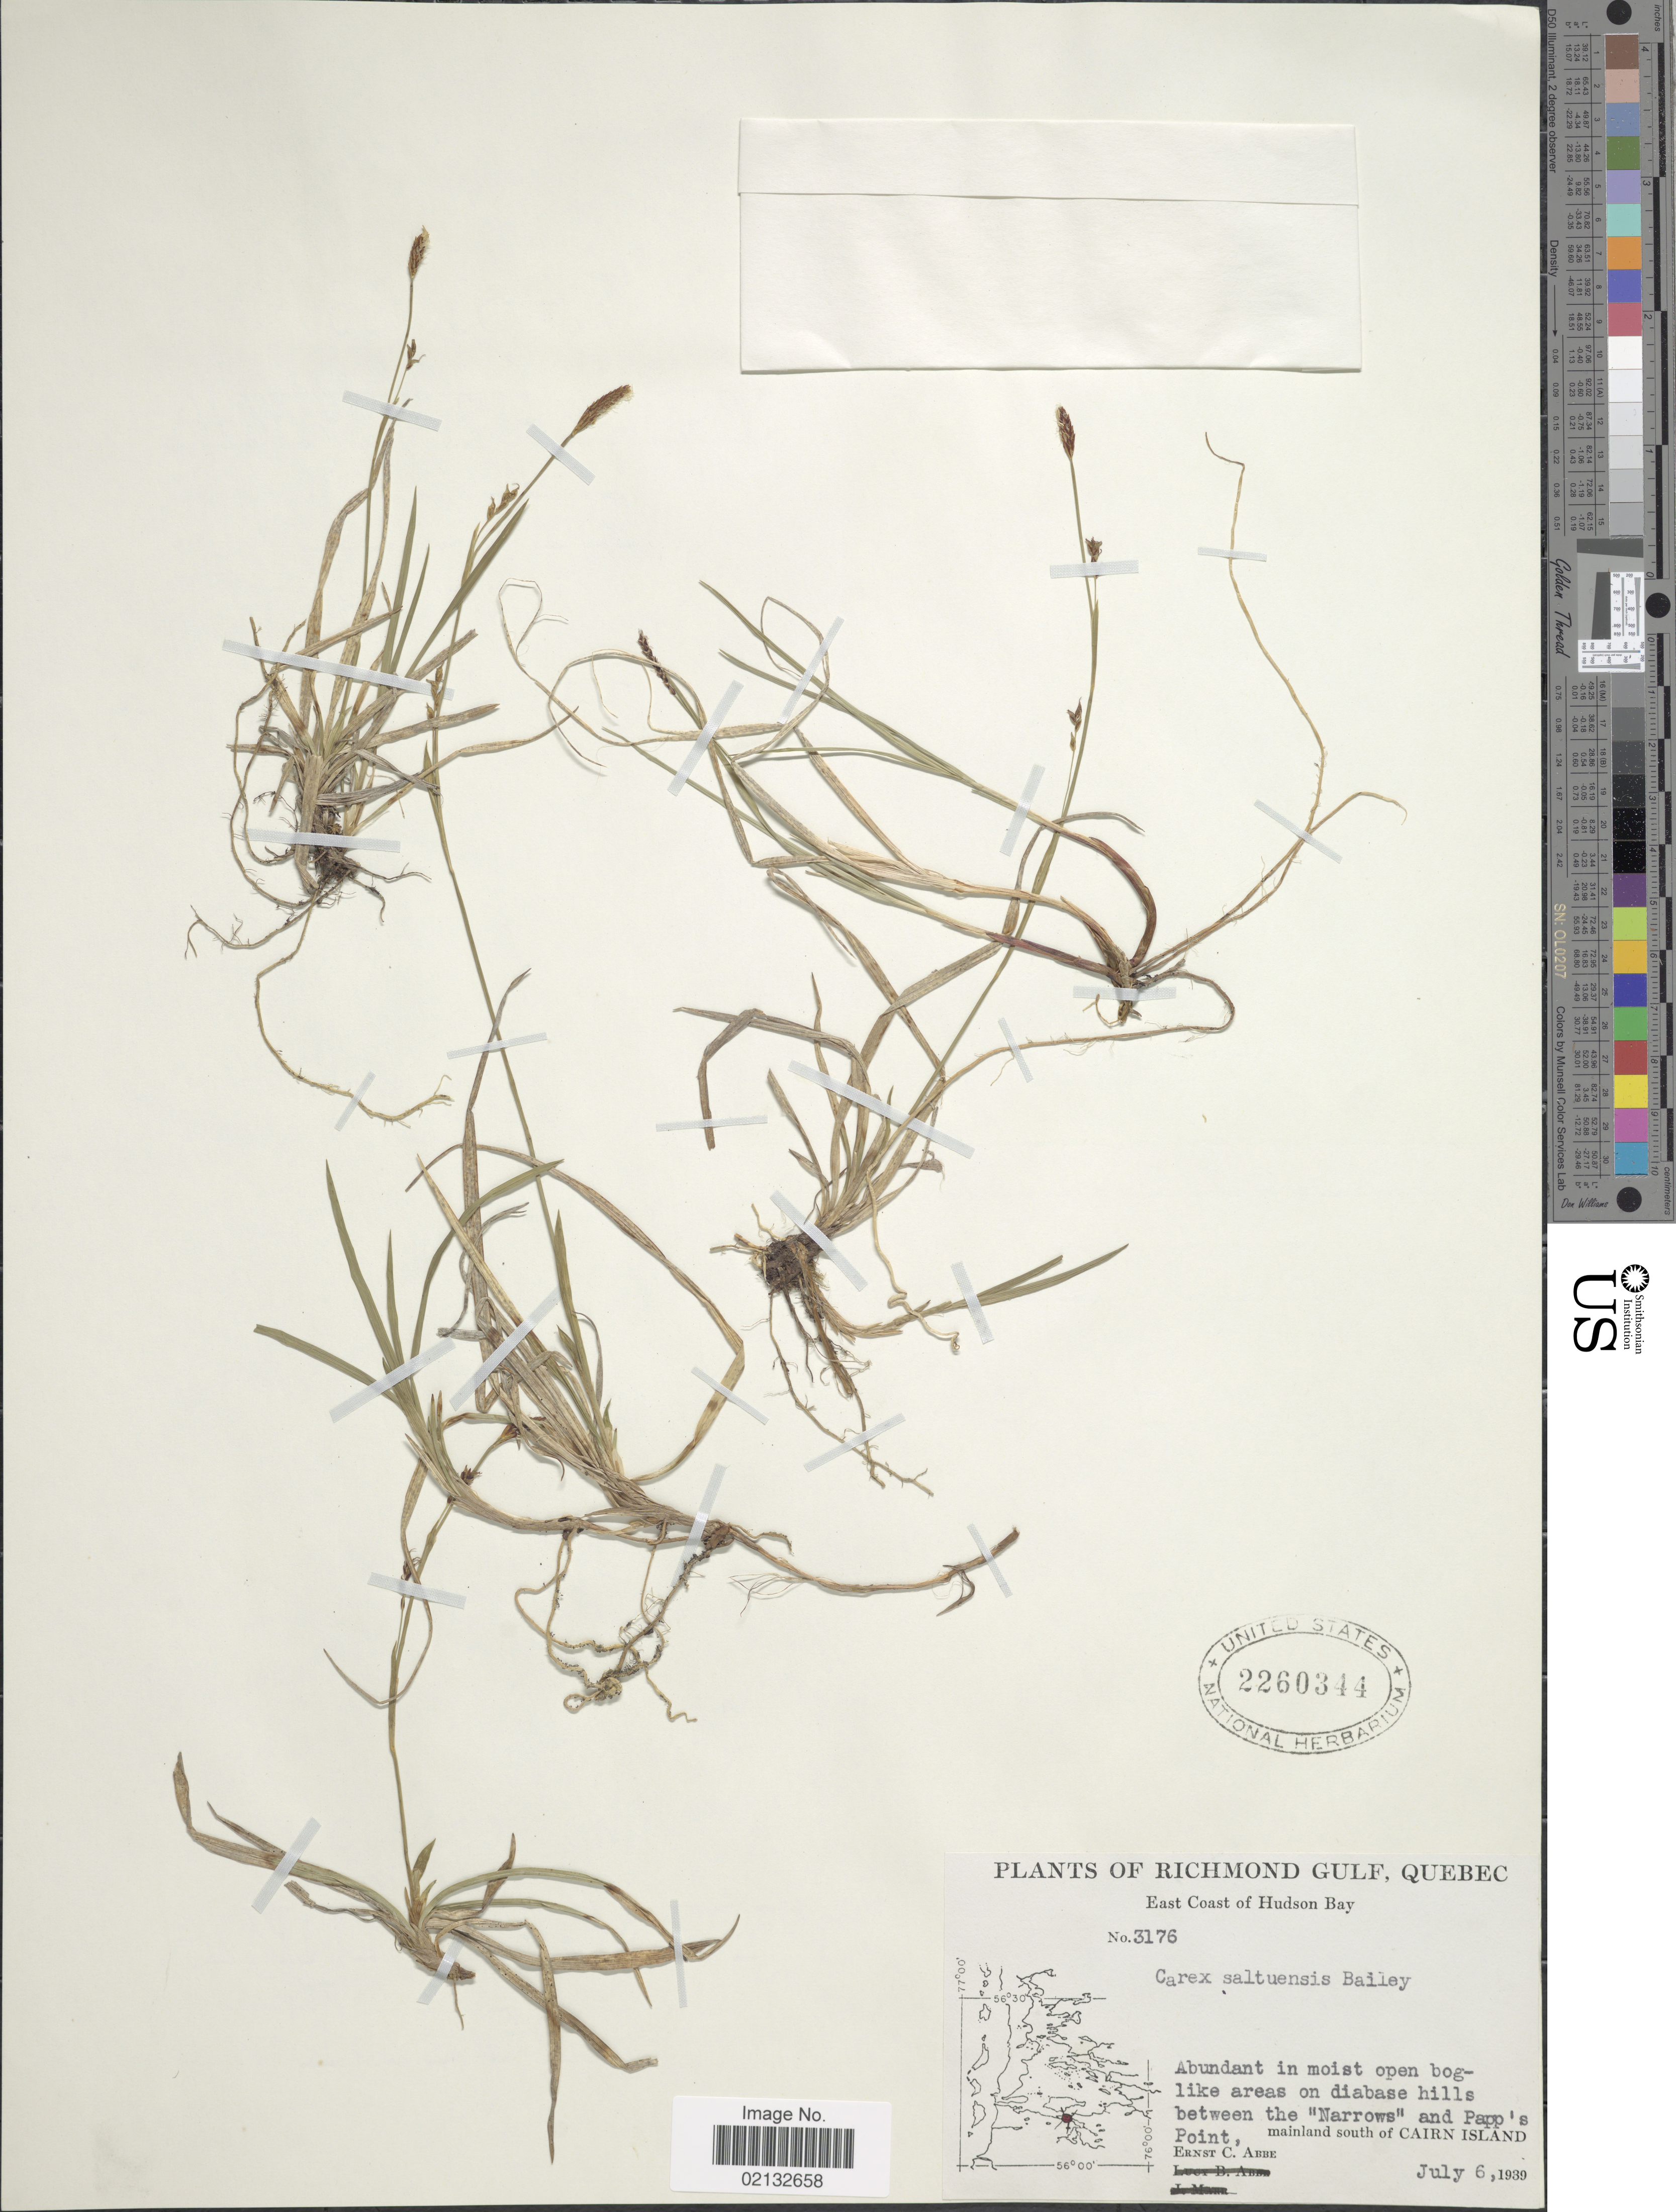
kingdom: Plantae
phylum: Tracheophyta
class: Liliopsida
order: Poales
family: Cyperaceae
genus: Carex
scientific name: Carex vaginata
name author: Tausch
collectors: E. C. Abbe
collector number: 3176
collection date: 1939-07-06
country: Canada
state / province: Quebec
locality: Richmond Gulf. East Coast of Hudson Bay. between the "Narrow" and Papp's Point, Mainland south of Cairn Island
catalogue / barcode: US 2260344